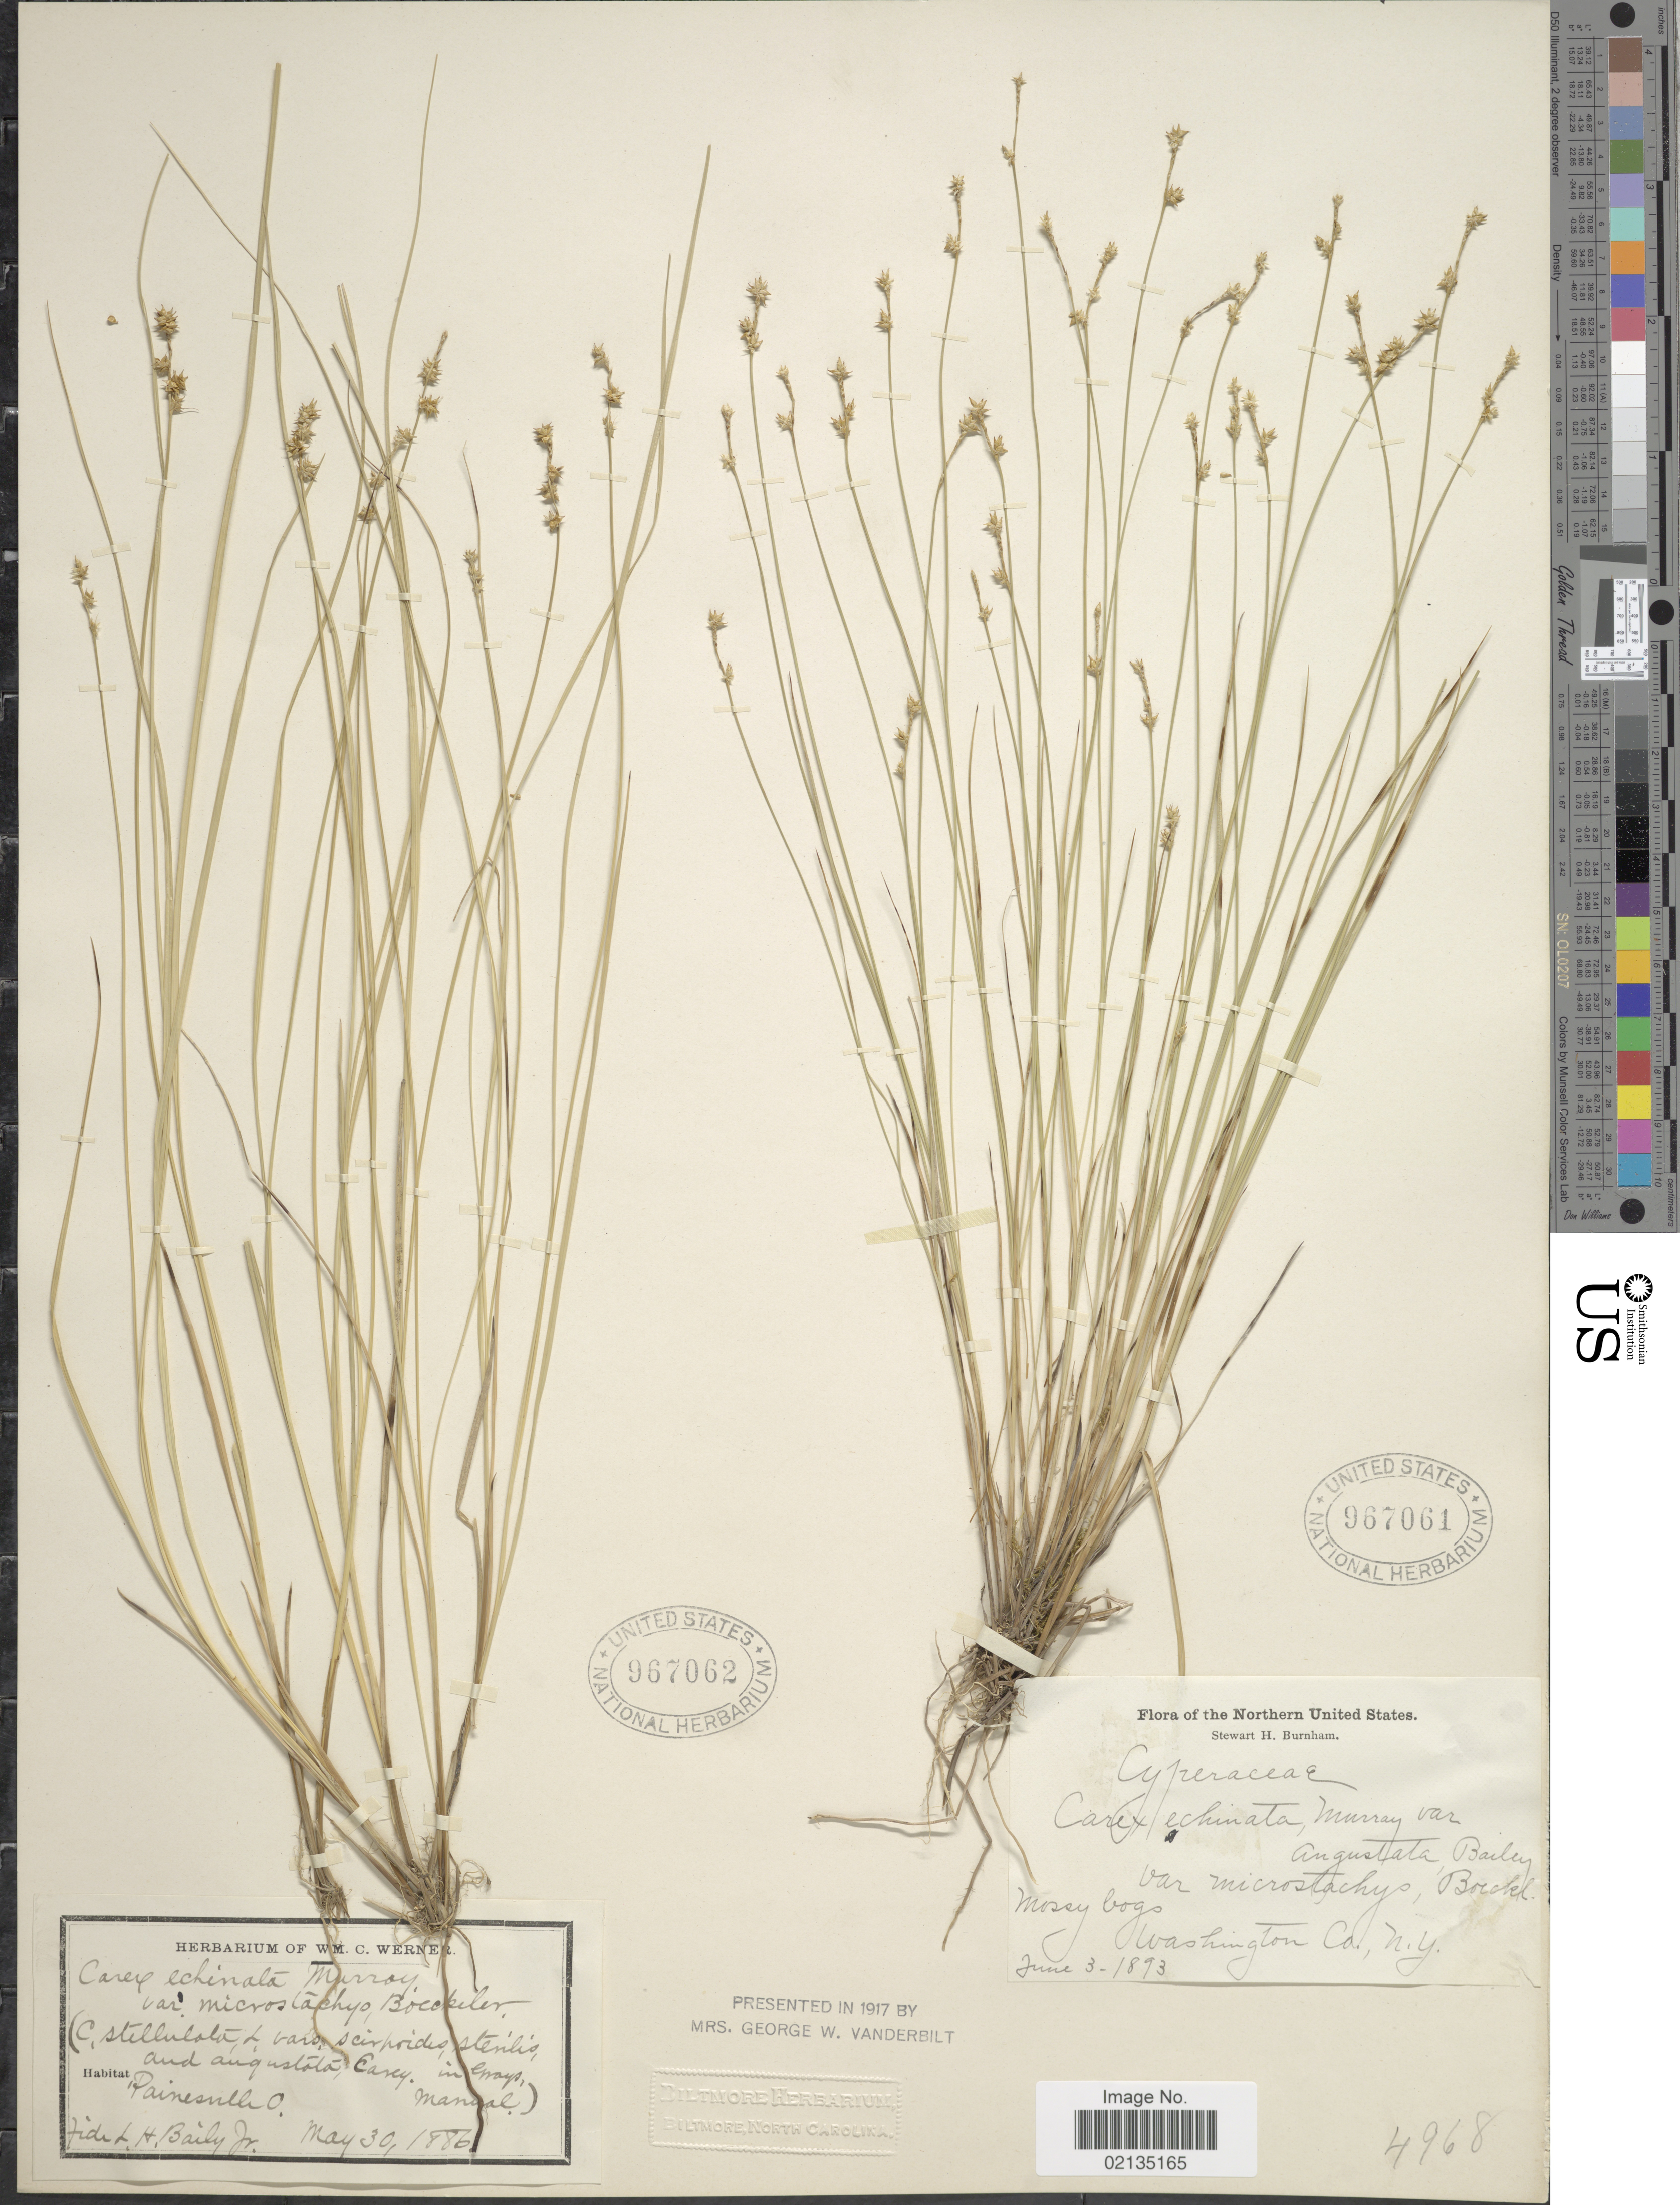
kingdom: Plantae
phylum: Tracheophyta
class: Liliopsida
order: Poales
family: Cyperaceae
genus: Carex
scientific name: Carex sterilis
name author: Willd.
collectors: ex herb. Wm. C. Werner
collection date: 1886-05-30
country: United States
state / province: Ohio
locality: Painesville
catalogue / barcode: US 967062